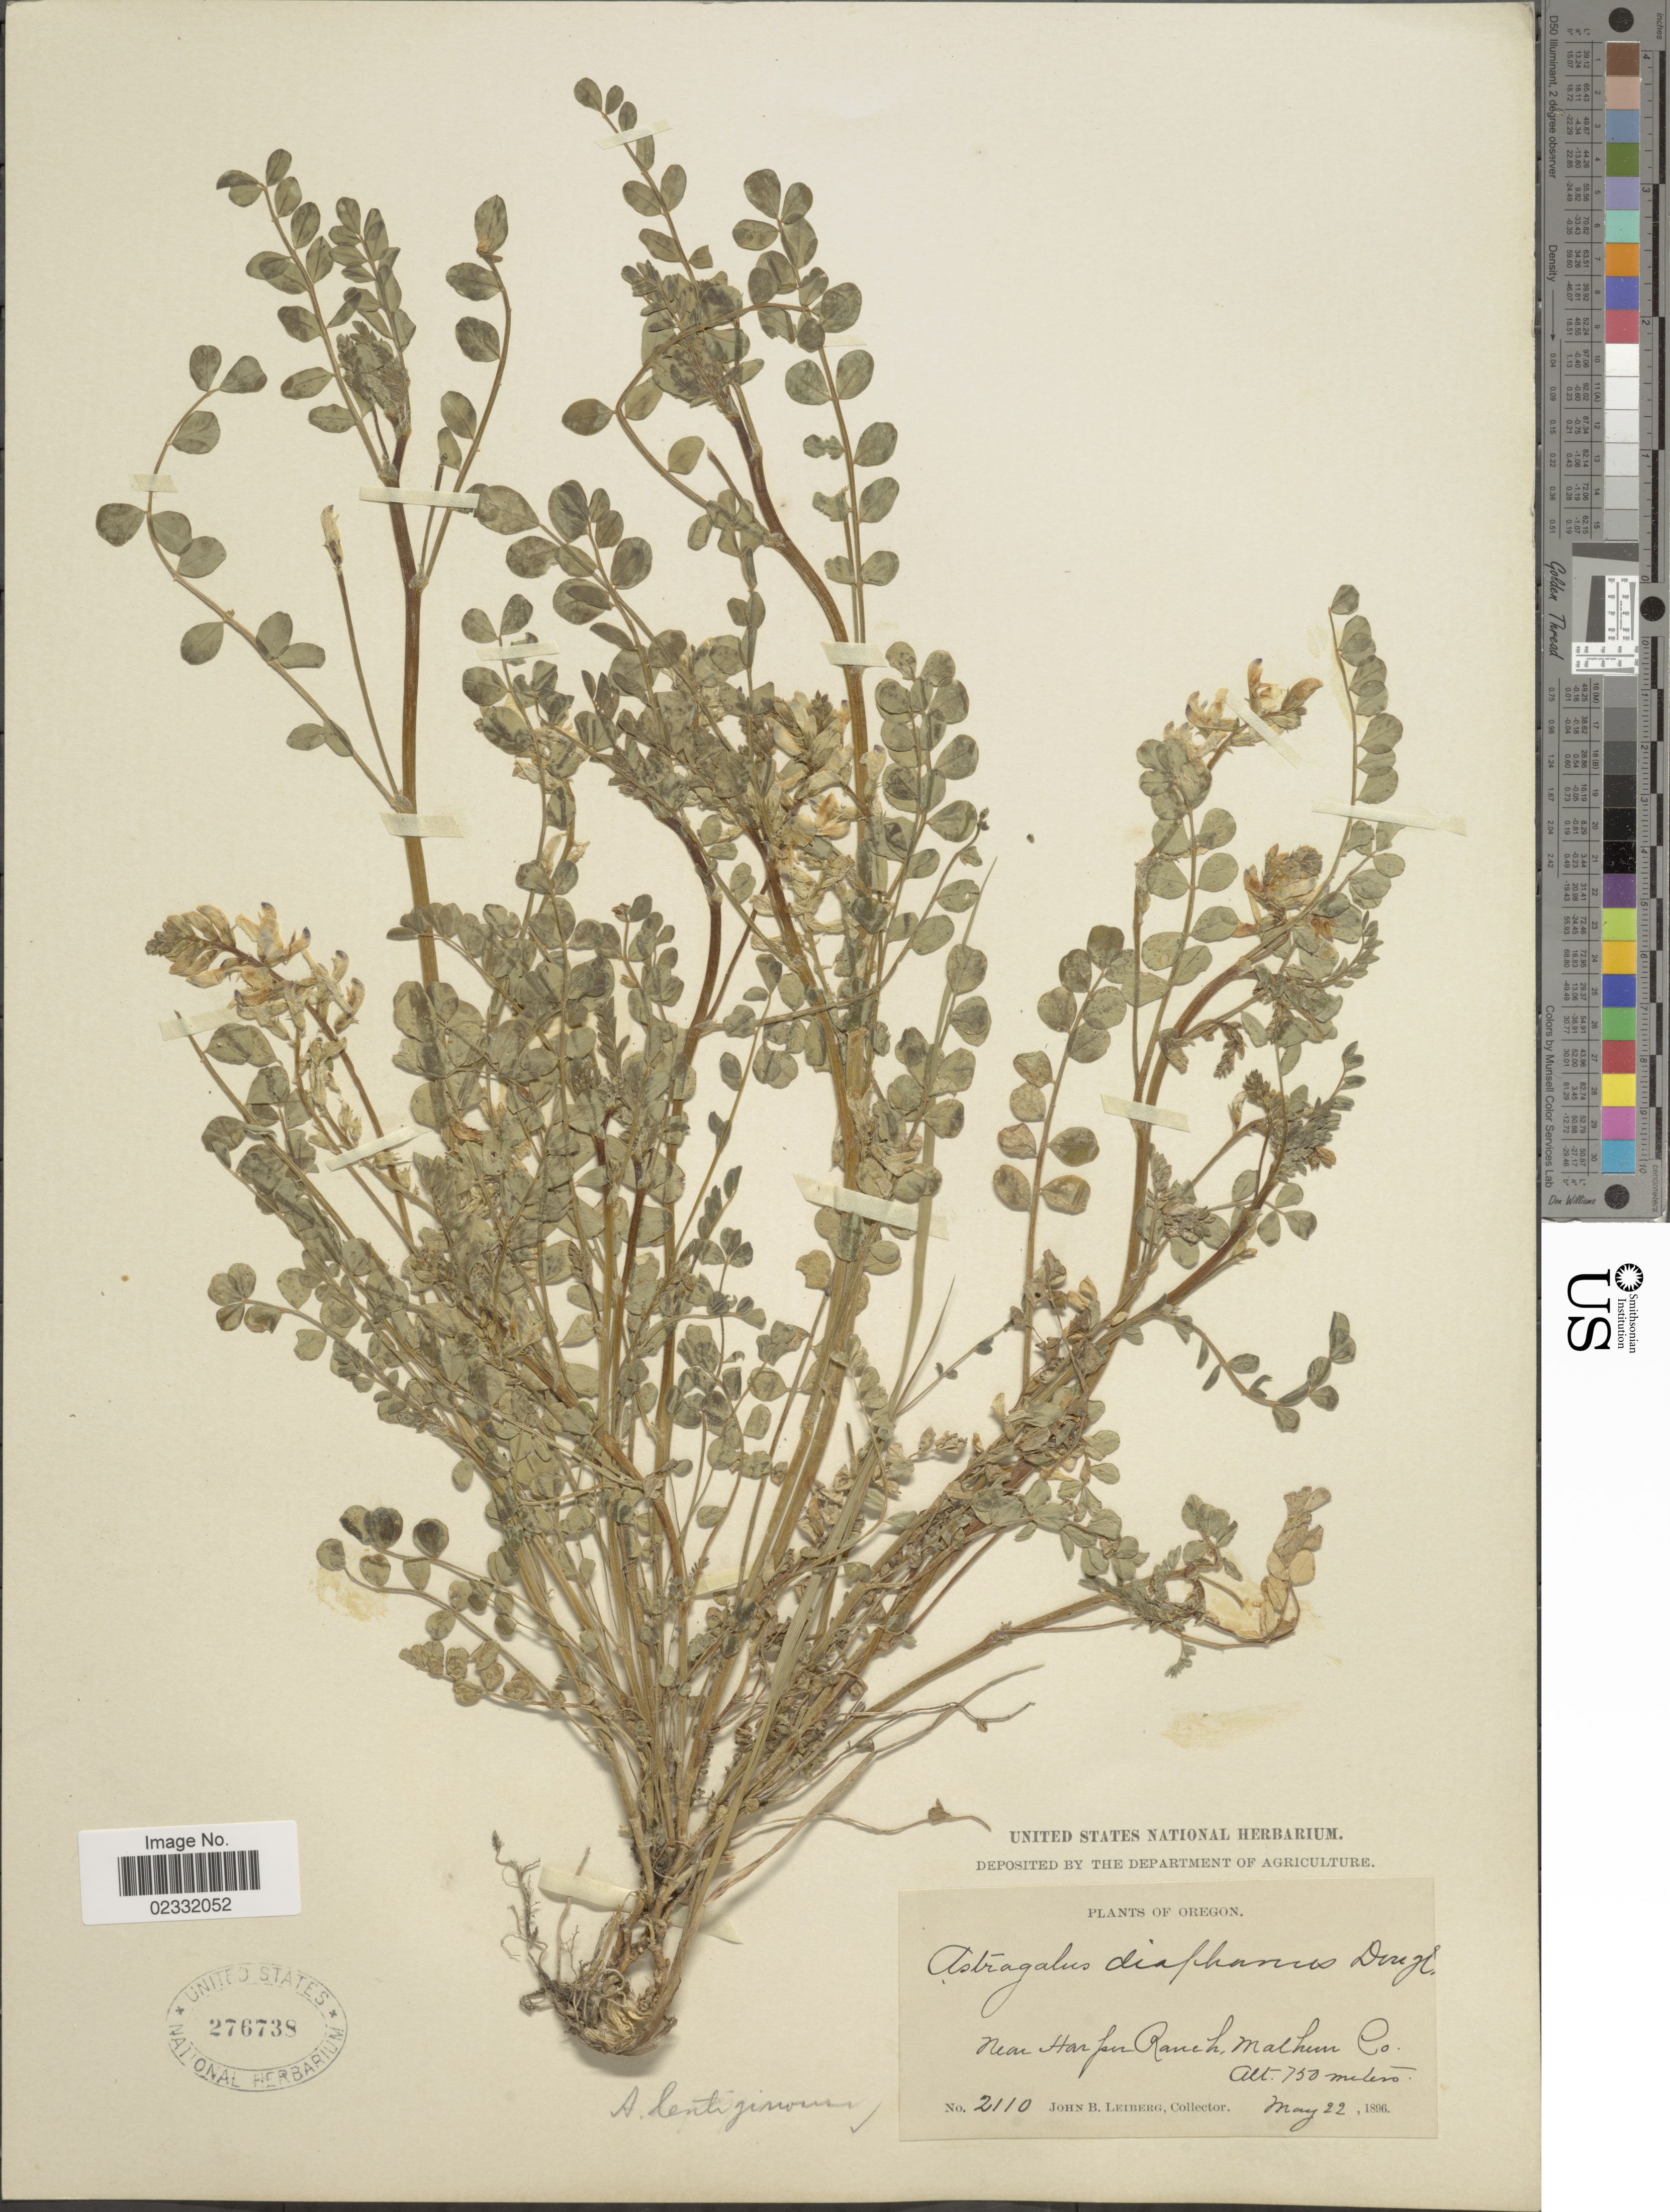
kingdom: Plantae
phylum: Tracheophyta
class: Magnoliopsida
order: Fabales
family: Fabaceae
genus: Astragalus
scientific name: Astragalus lentiginosus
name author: Douglas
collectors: J. B. Leiberg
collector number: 2110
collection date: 1896-05-22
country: United States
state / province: Oregon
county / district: Malheur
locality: Near Harper Ranch, Malheur Co.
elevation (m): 750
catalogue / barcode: US 276738